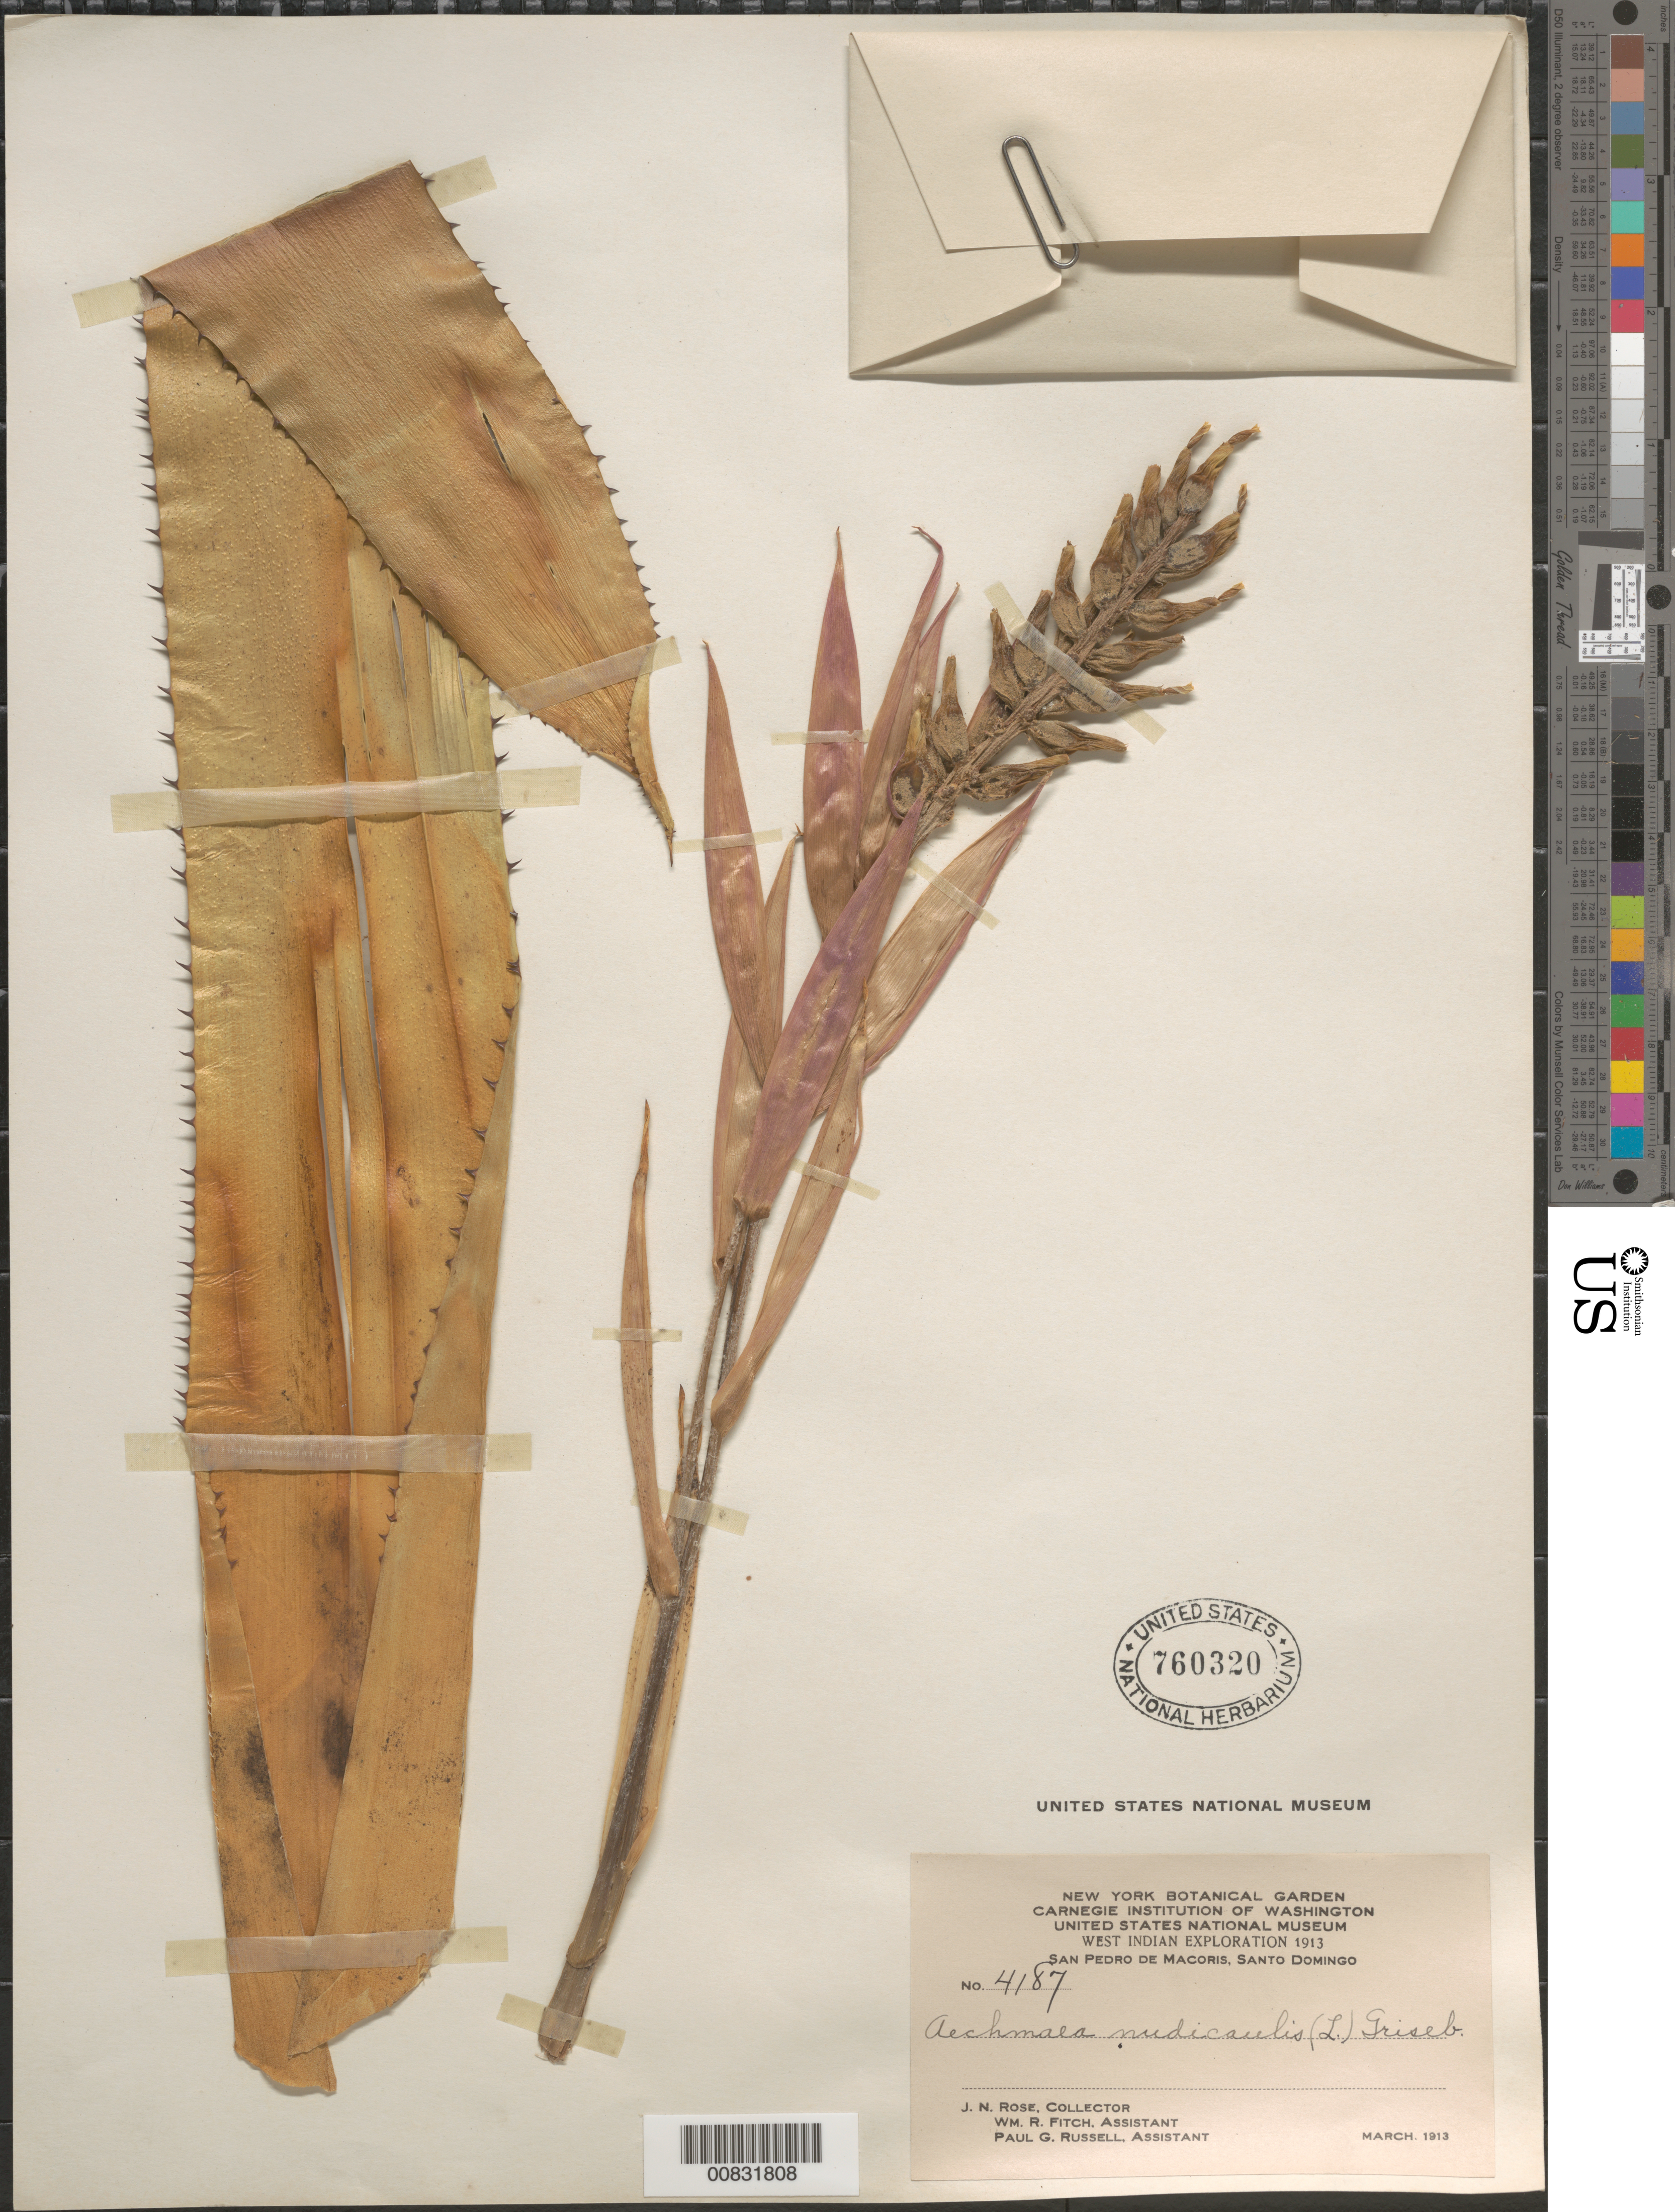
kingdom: Plantae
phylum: Tracheophyta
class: Liliopsida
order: Poales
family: Bromeliaceae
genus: Aechmea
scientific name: Aechmea nudicaulis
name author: (L.) Griseb.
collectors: J. N. Rose, W. R. Fitch & P. G. Russell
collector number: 4187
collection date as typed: Mar 1913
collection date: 1913-03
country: Dominican Republic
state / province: Distrito Nacional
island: Hispaniola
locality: San Pedro de Macoris, Santo Domingo.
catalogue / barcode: US 760320